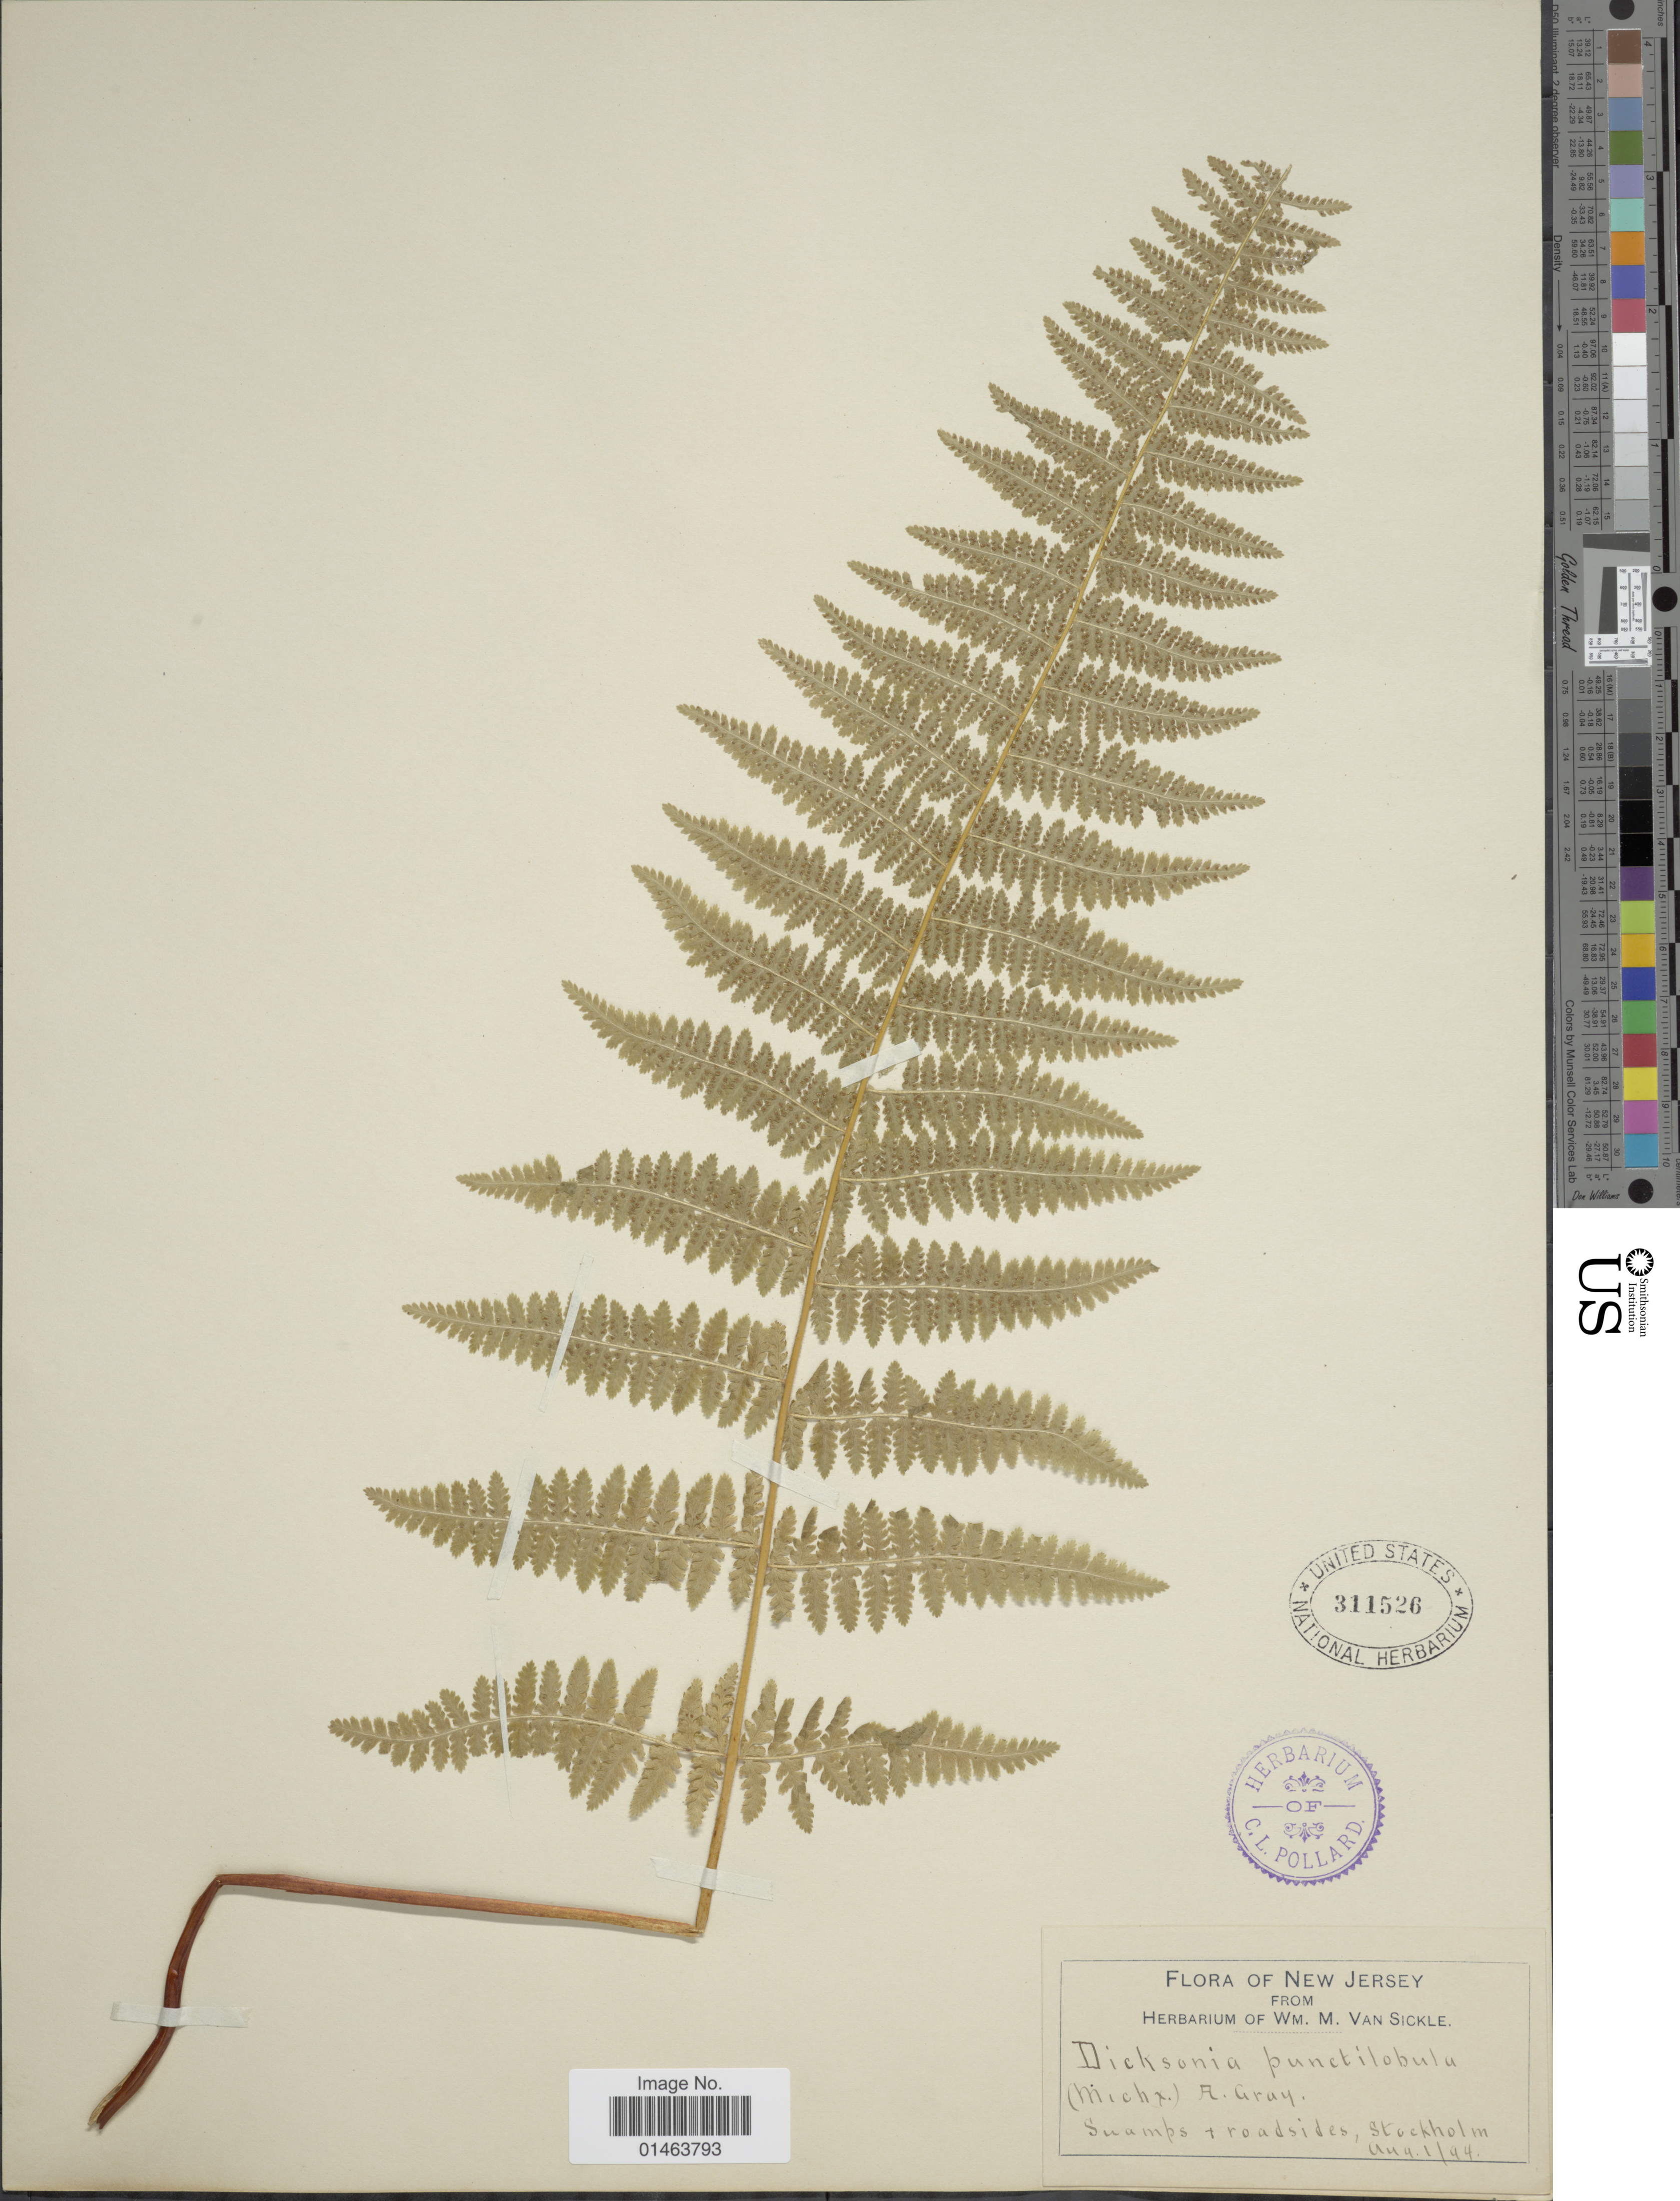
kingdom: Plantae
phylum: Tracheophyta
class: Polypodiopsida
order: Polypodiales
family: Dennstaedtiaceae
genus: Dennstaedtia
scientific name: Dennstaedtia punctilobula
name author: (Michx.) T. Moore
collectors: ex herb. Wm. M. Van Sickle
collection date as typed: Transcribed d/m/y: 4/8/94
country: United States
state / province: New Jersey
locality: New Jersey, Swamp + roadsides, Stockholm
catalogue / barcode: US 311526